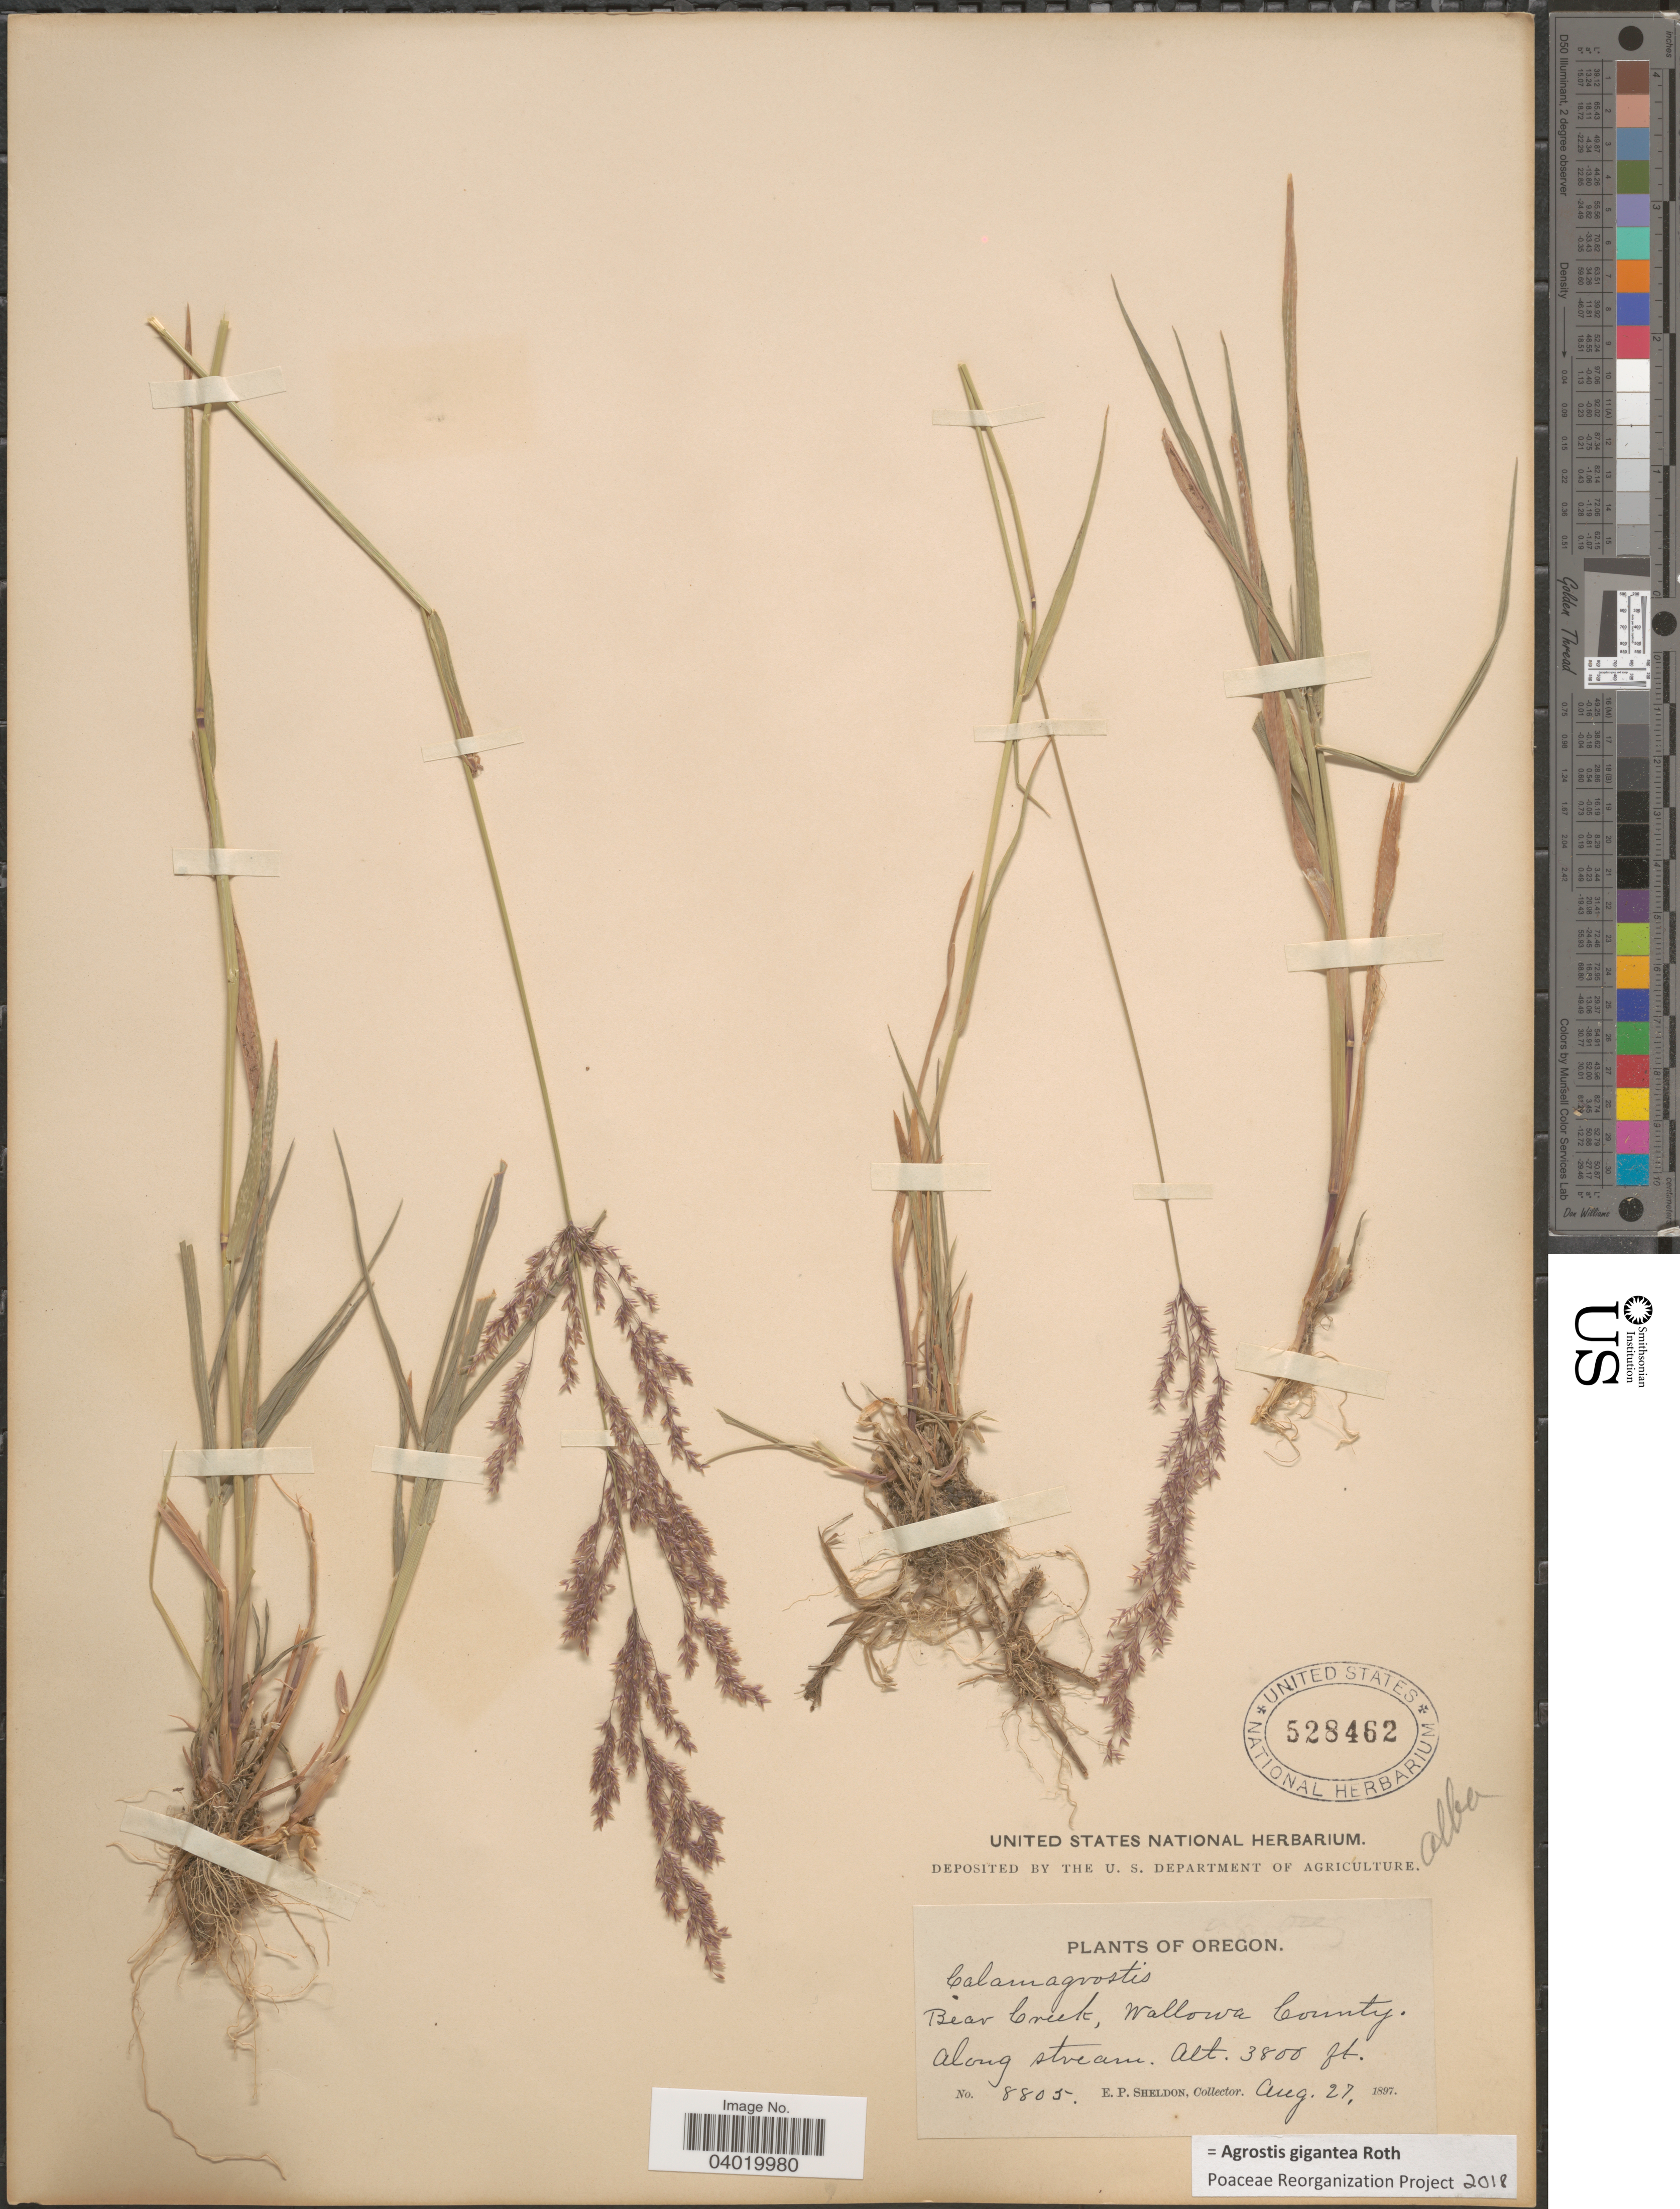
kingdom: Plantae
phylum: Tracheophyta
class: Liliopsida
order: Poales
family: Poaceae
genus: Agrostis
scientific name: Agrostis gigantea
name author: Roth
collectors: E. P. Sheldon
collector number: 8805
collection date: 1897-08-27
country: United States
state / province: Oregon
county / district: Wallowa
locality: Bear Creek, Wallowa County. Along stream.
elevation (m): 1158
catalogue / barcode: US 528462